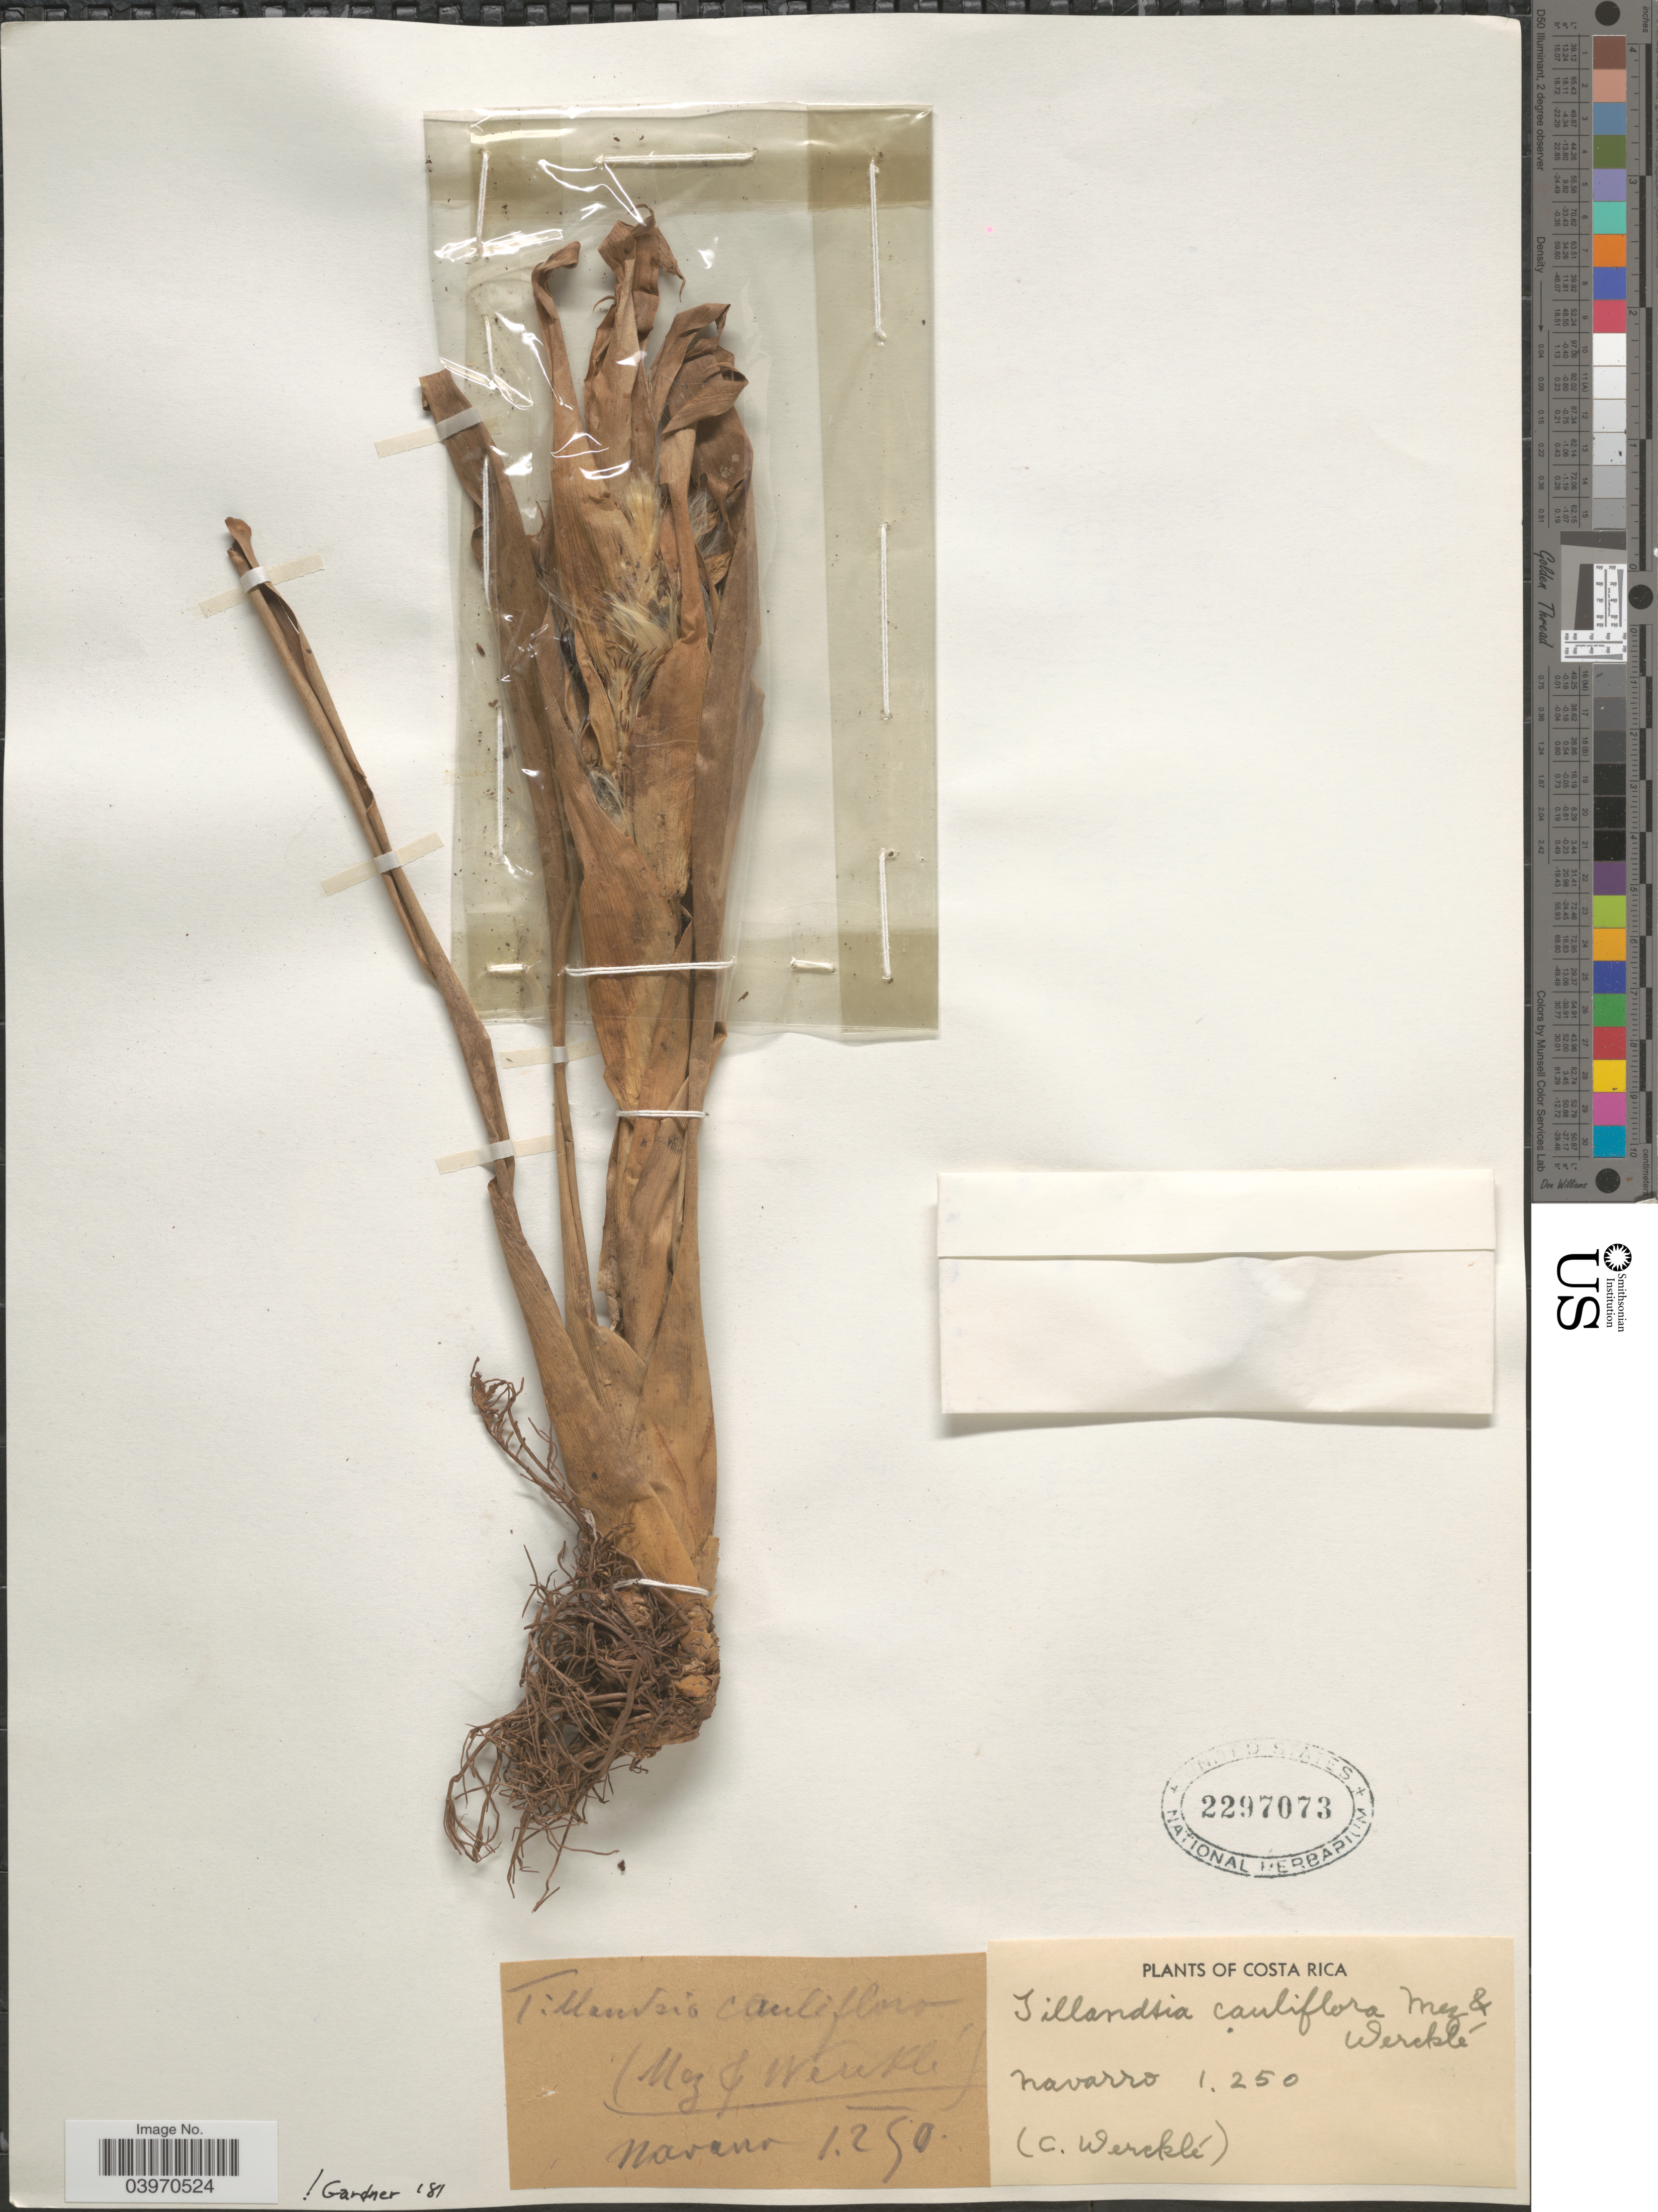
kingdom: Plantae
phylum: Tracheophyta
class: Liliopsida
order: Poales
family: Bromeliaceae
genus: Tillandsia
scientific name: Tillandsia cauliflora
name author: Mez & Wercklé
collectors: Navarro & C. Wercklé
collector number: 1250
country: Costa Rica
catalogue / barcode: US 2297073